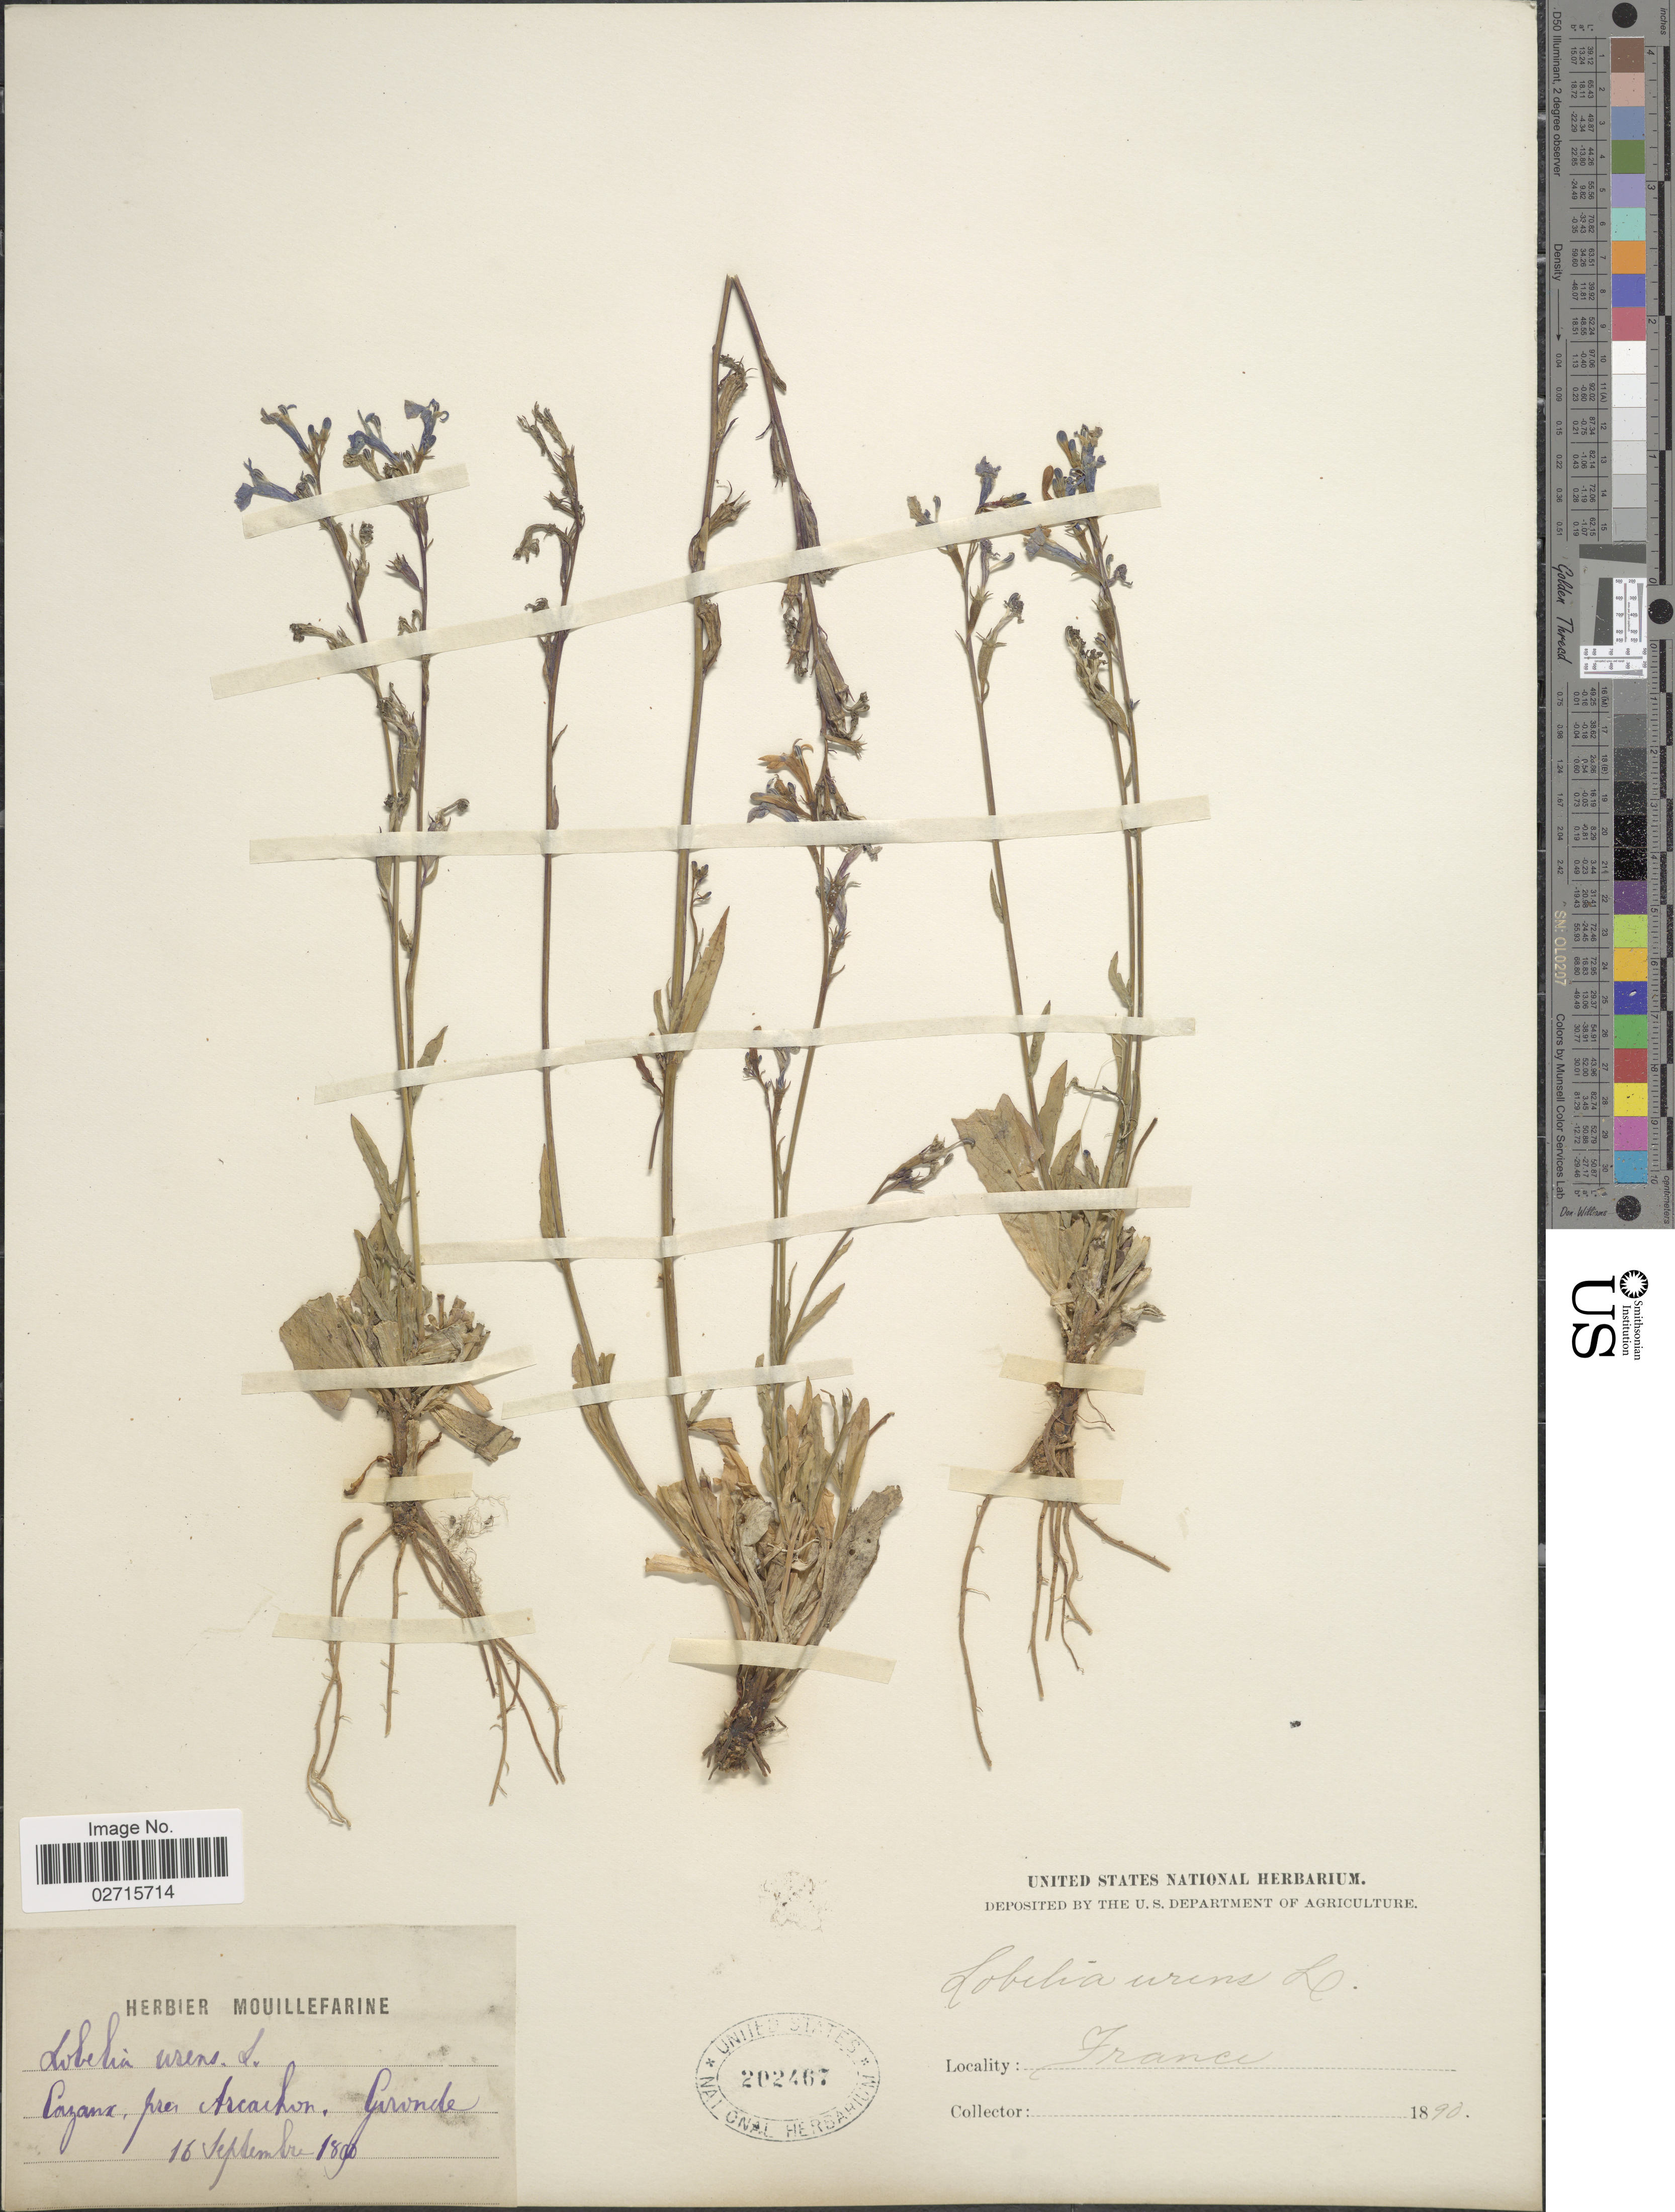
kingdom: Plantae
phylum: Tracheophyta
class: Magnoliopsida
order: Asterales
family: Campanulaceae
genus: Lobelia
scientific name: Lobelia urens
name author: L.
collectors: ex herb. Mouillefarine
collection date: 1890-09-16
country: France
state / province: Nouvelle-Aquitaine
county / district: Gironde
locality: Cazaux, près Arcachon, Gironde.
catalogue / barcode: US 202467